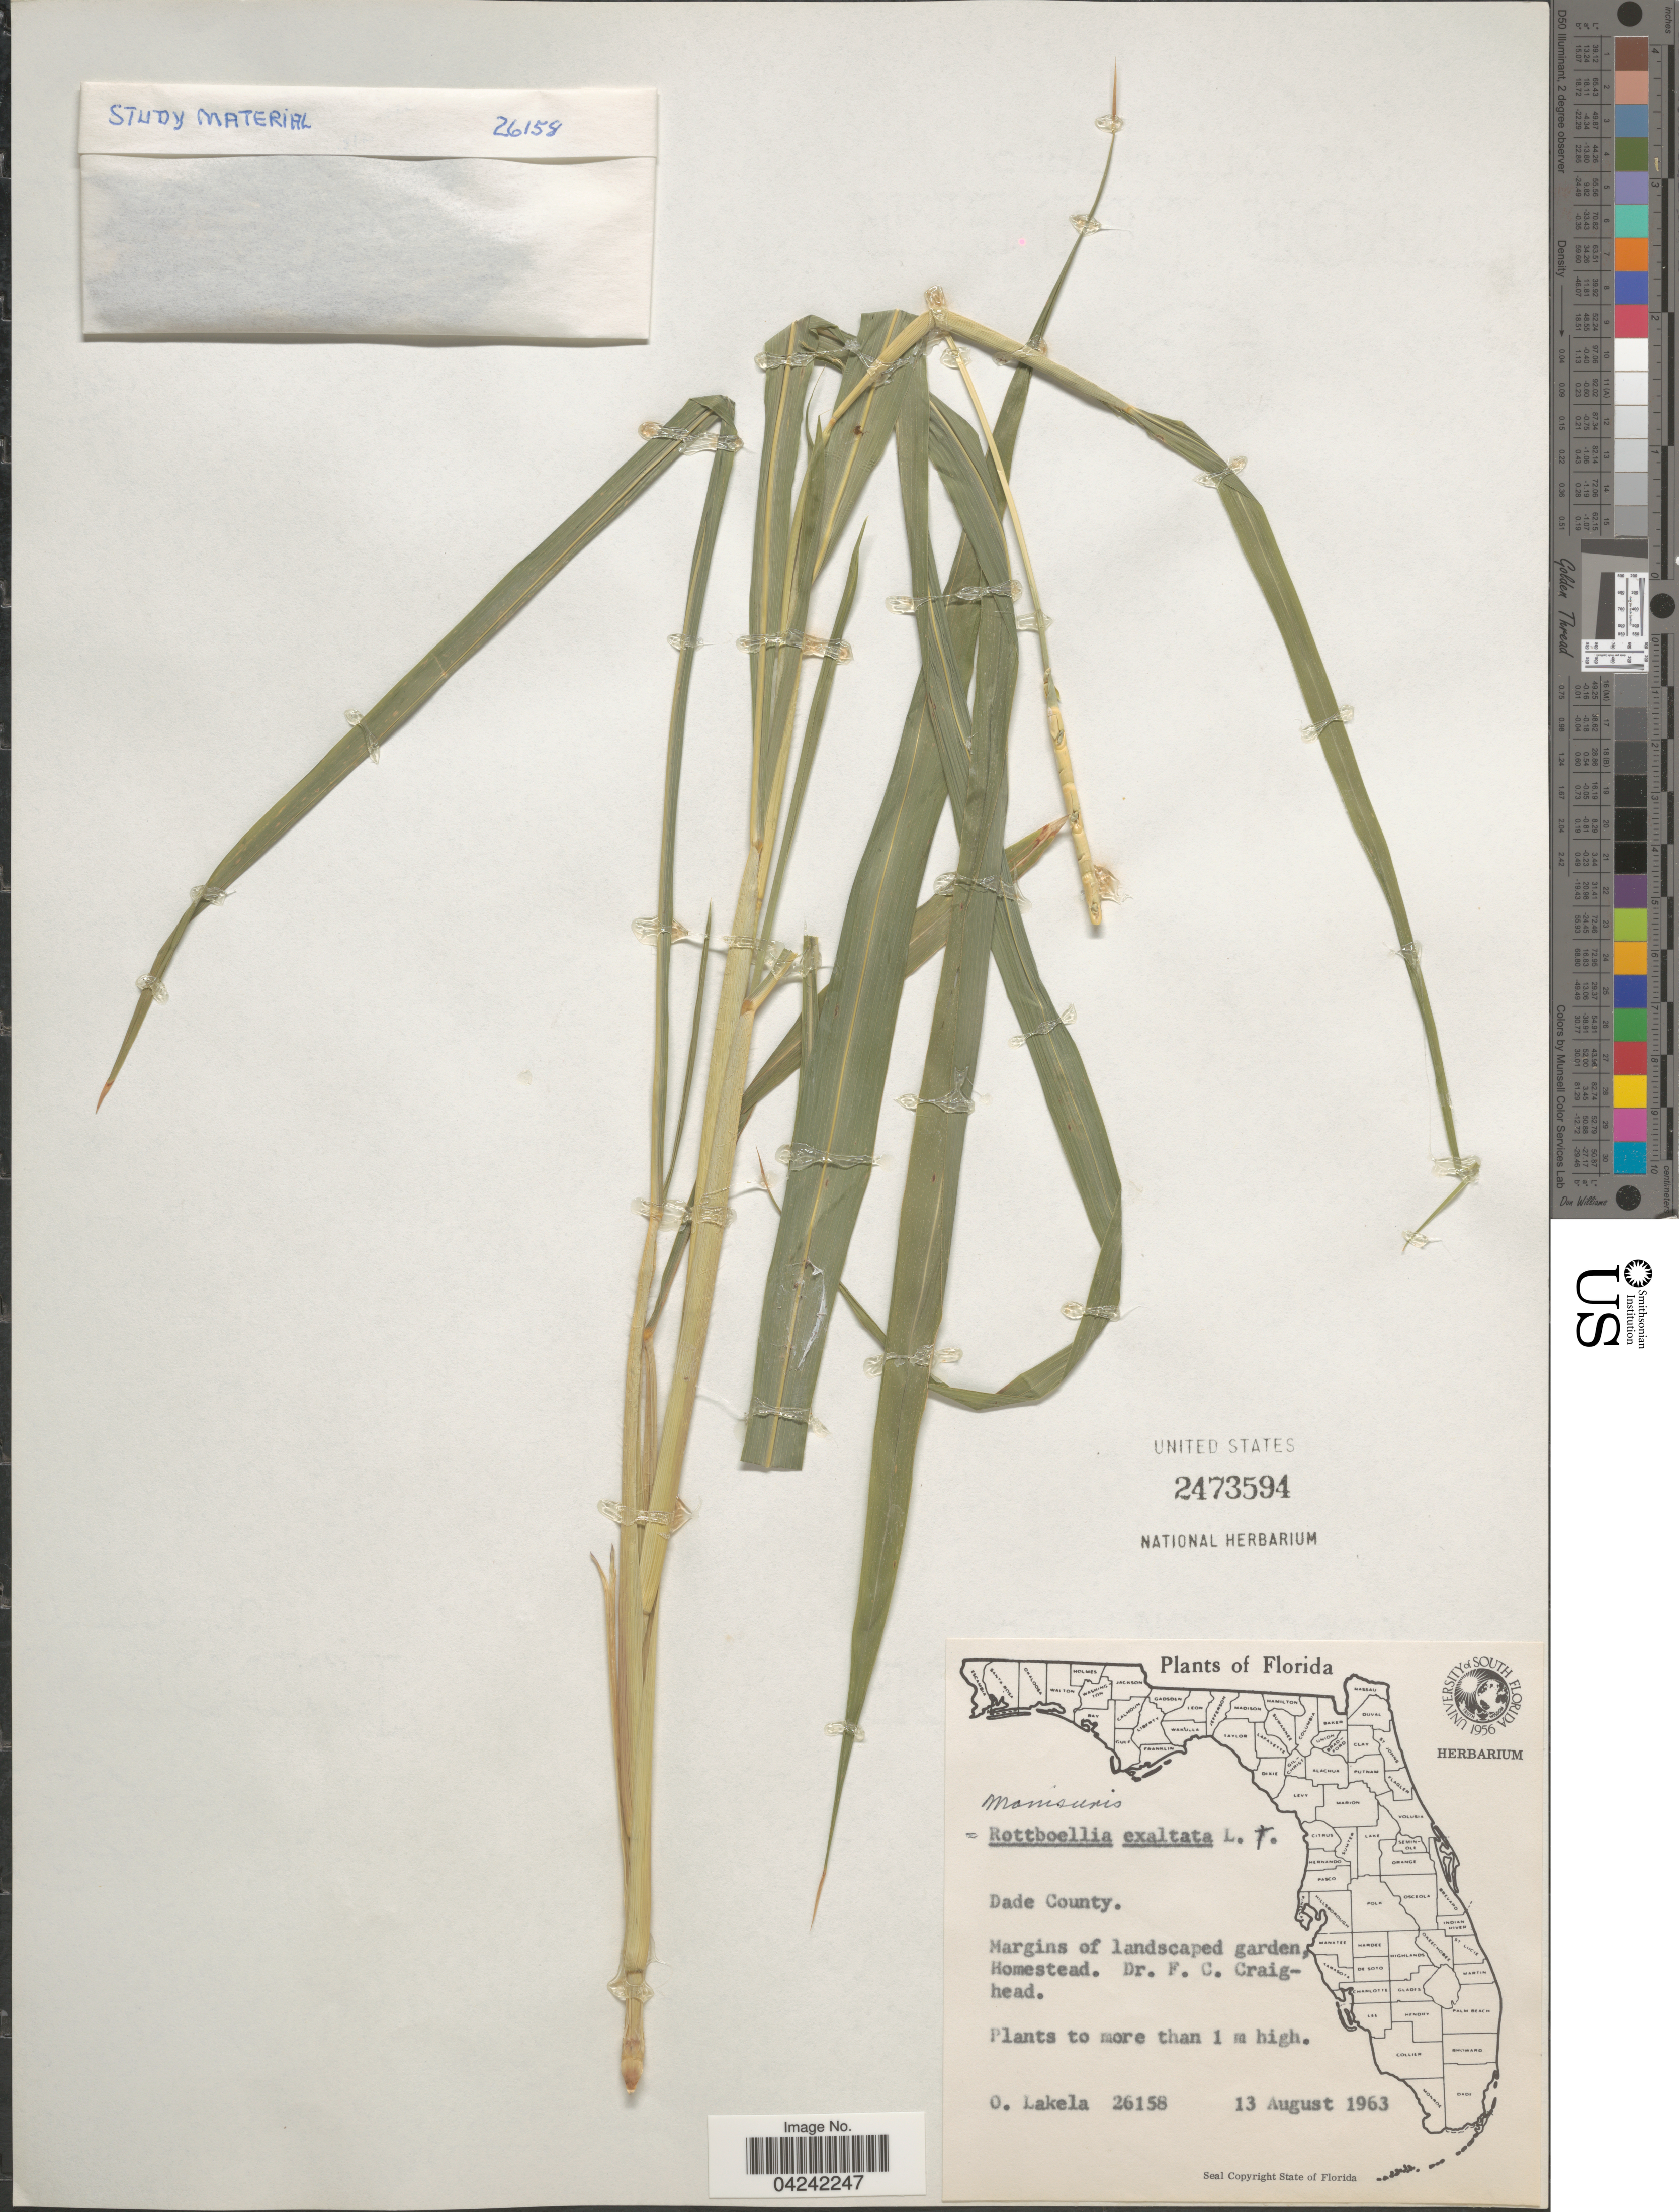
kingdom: Plantae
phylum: Tracheophyta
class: Liliopsida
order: Poales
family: Poaceae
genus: Rottboellia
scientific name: Rottboellia cochinchinensis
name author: (Lour.) Clayton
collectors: O. Lakela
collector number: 26158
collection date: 1963-08-13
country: United States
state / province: Florida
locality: Dade County. Margins of landscaped garden, Homestead.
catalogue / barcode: US 2473594